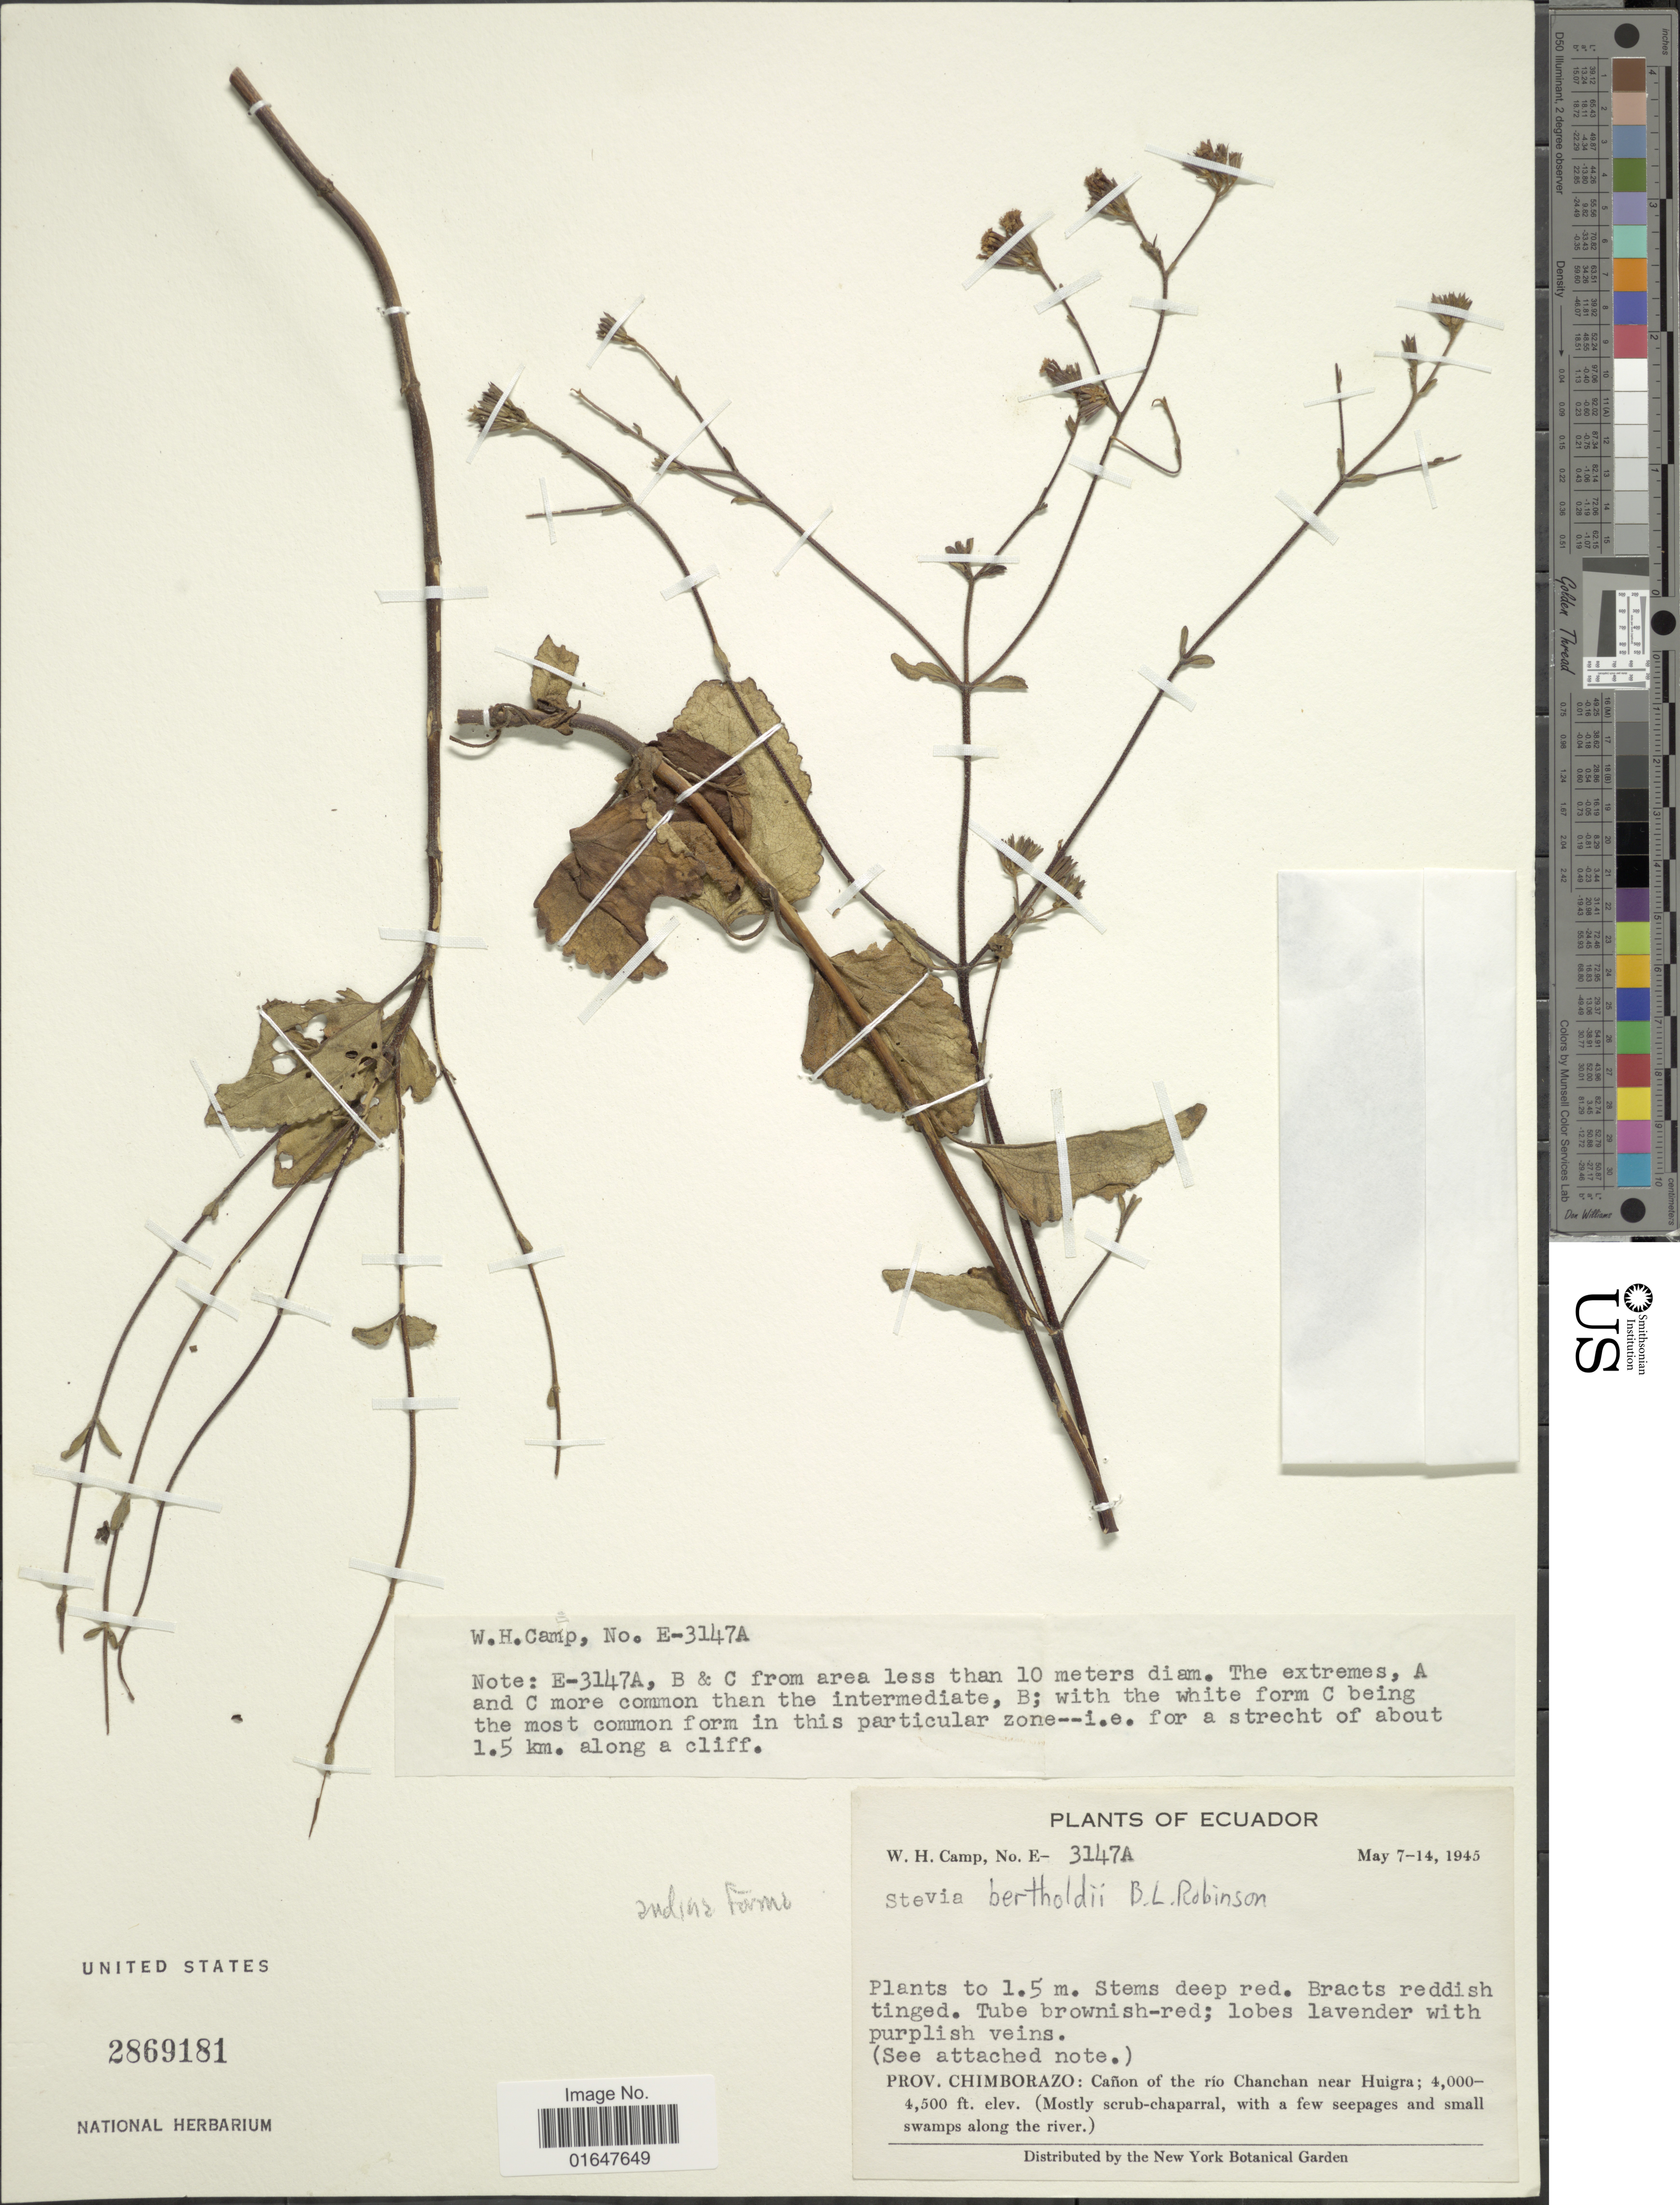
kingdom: Plantae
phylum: Tracheophyta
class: Magnoliopsida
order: Asterales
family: Asteraceae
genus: Stevia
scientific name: Stevia andina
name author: B.L. Rob.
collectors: W. H. Camp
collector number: E-3147A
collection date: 1945-05-07/1945-05-14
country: Ecuador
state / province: Chimborazo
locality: Canon of the rio Chanchan near Huigra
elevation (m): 1219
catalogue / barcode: US 2869181